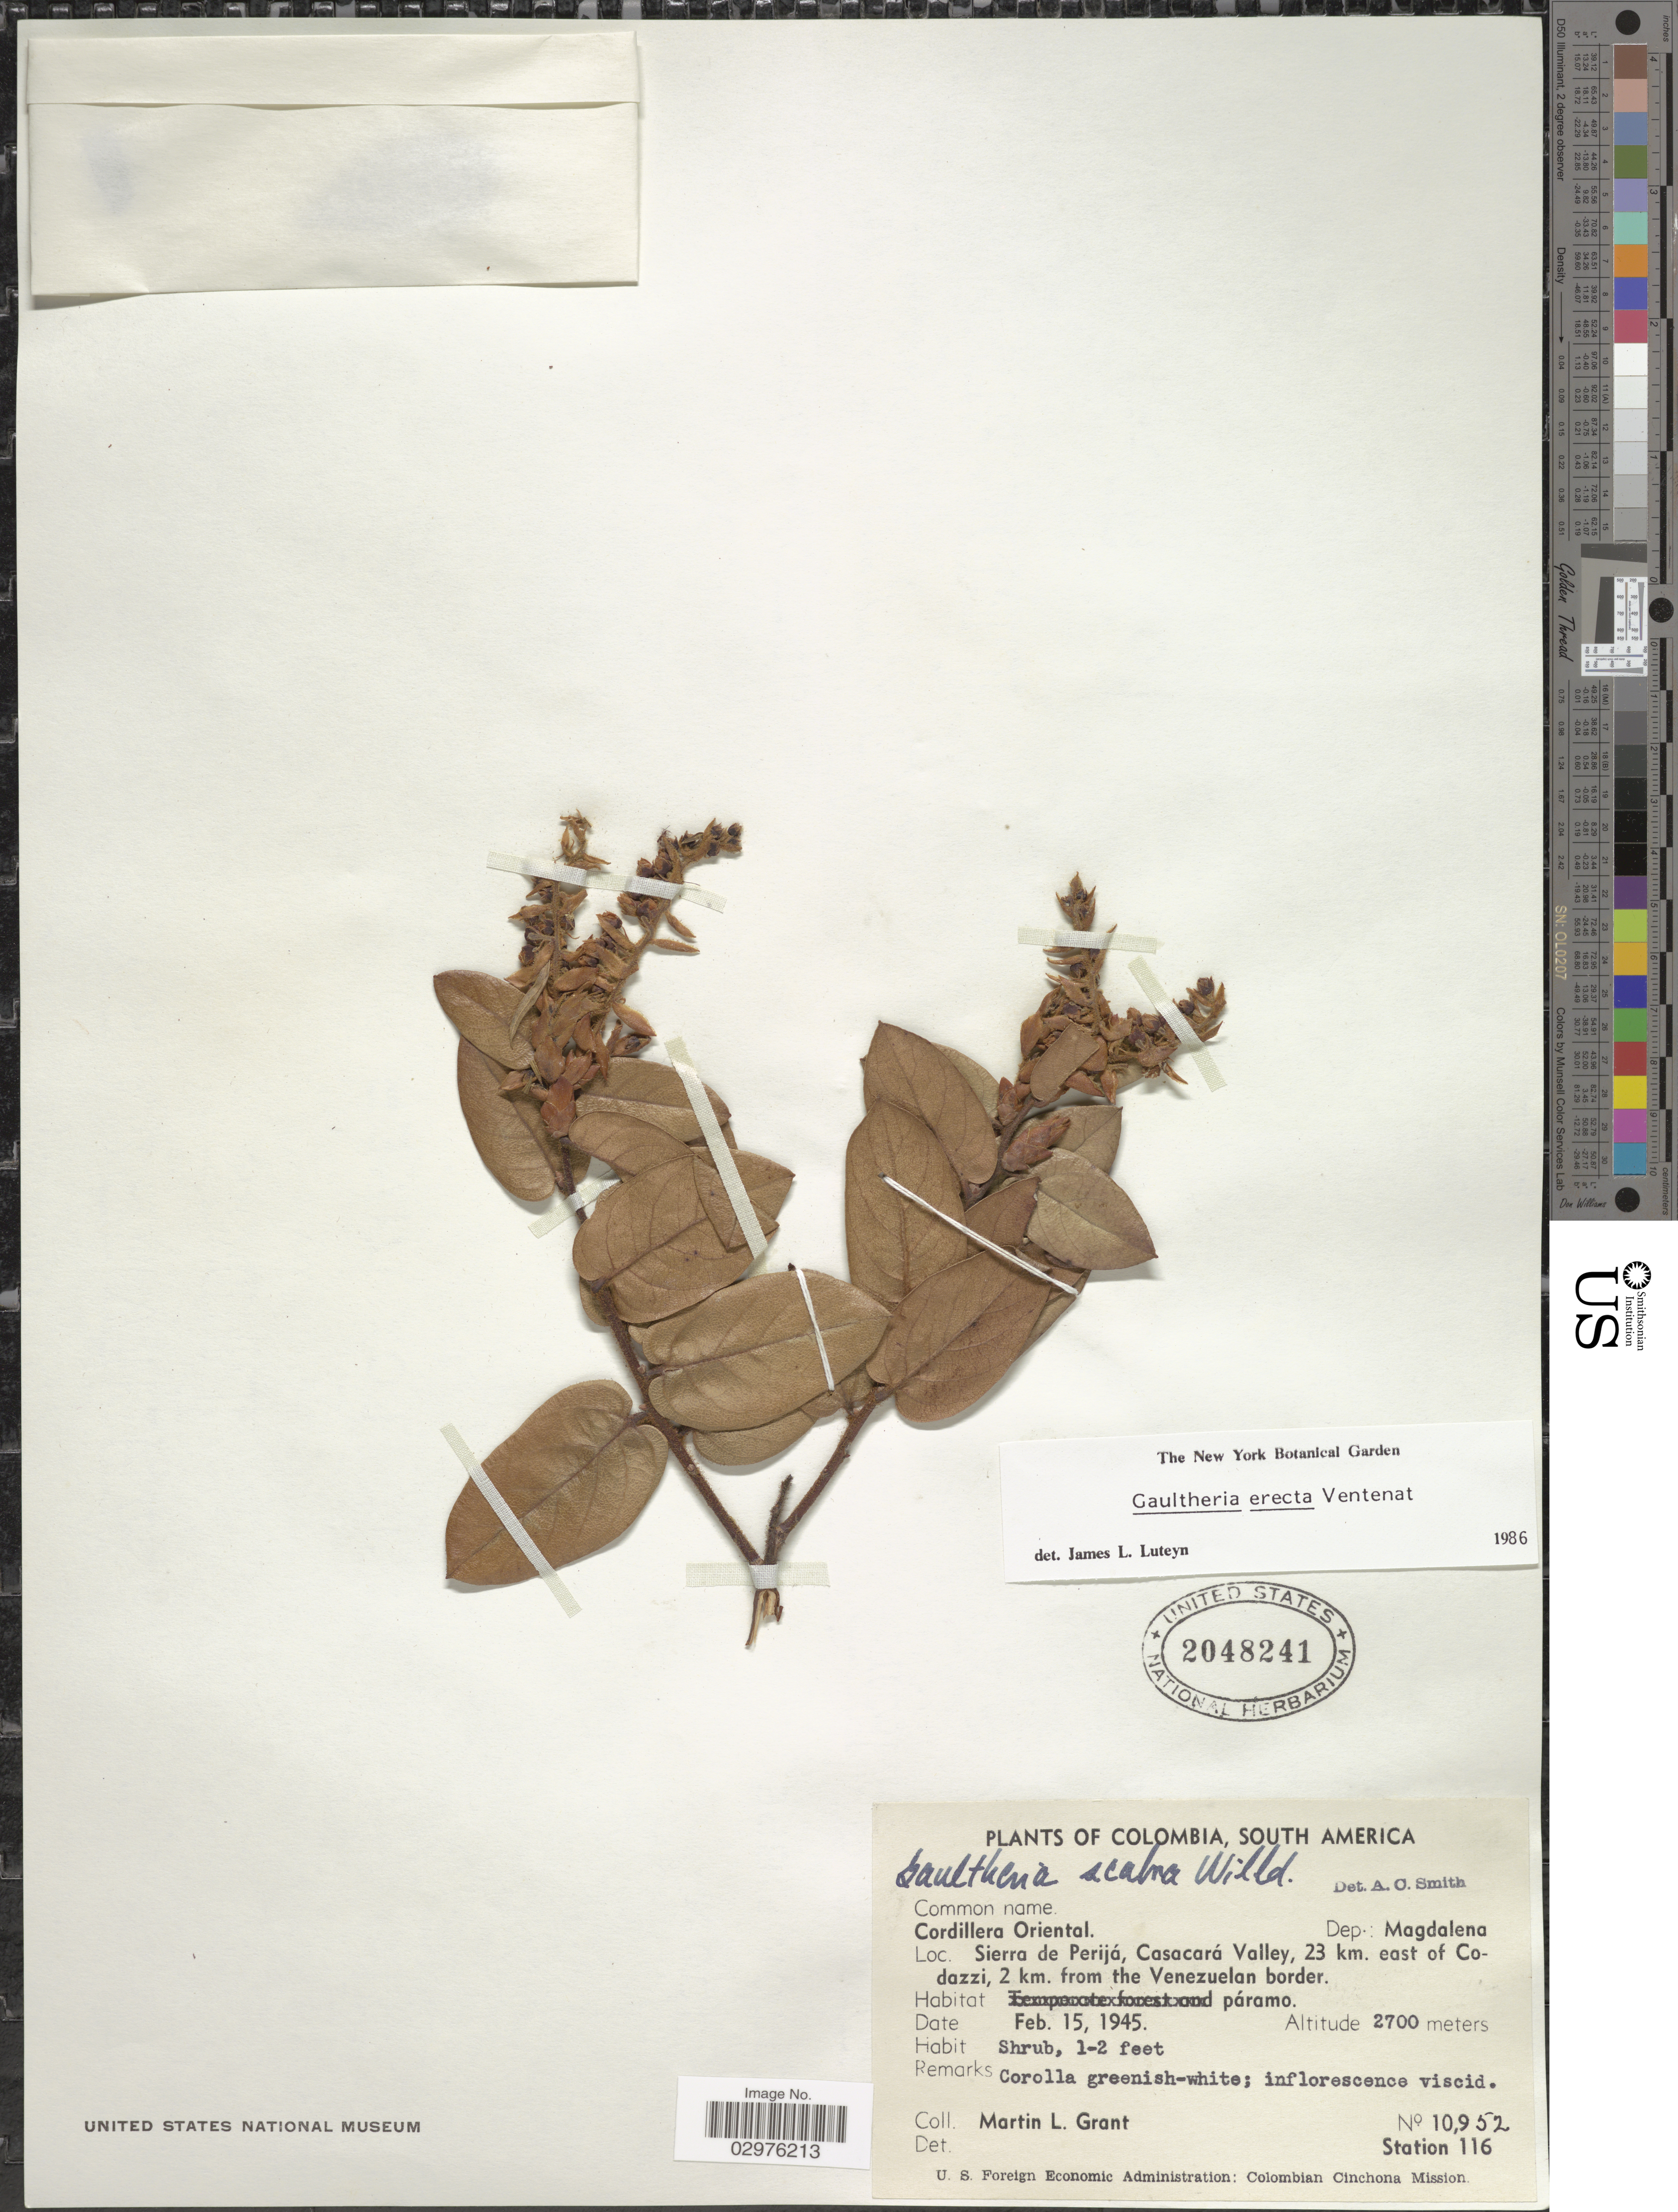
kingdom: Plantae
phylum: Tracheophyta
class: Magnoliopsida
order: Ericales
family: Ericaceae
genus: Gaultheria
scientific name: Gaultheria erecta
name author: Vent.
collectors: M. L. Grant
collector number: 10952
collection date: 1945-02-15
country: Colombia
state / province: Magdalena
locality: Cordillera Oriental. Dep.: Magdalena. Sierra de Perijá, Casacará Valley, 23 km. east of Codazzi, 2 km. from the Venezuelan border.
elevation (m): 2700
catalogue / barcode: US 2048241